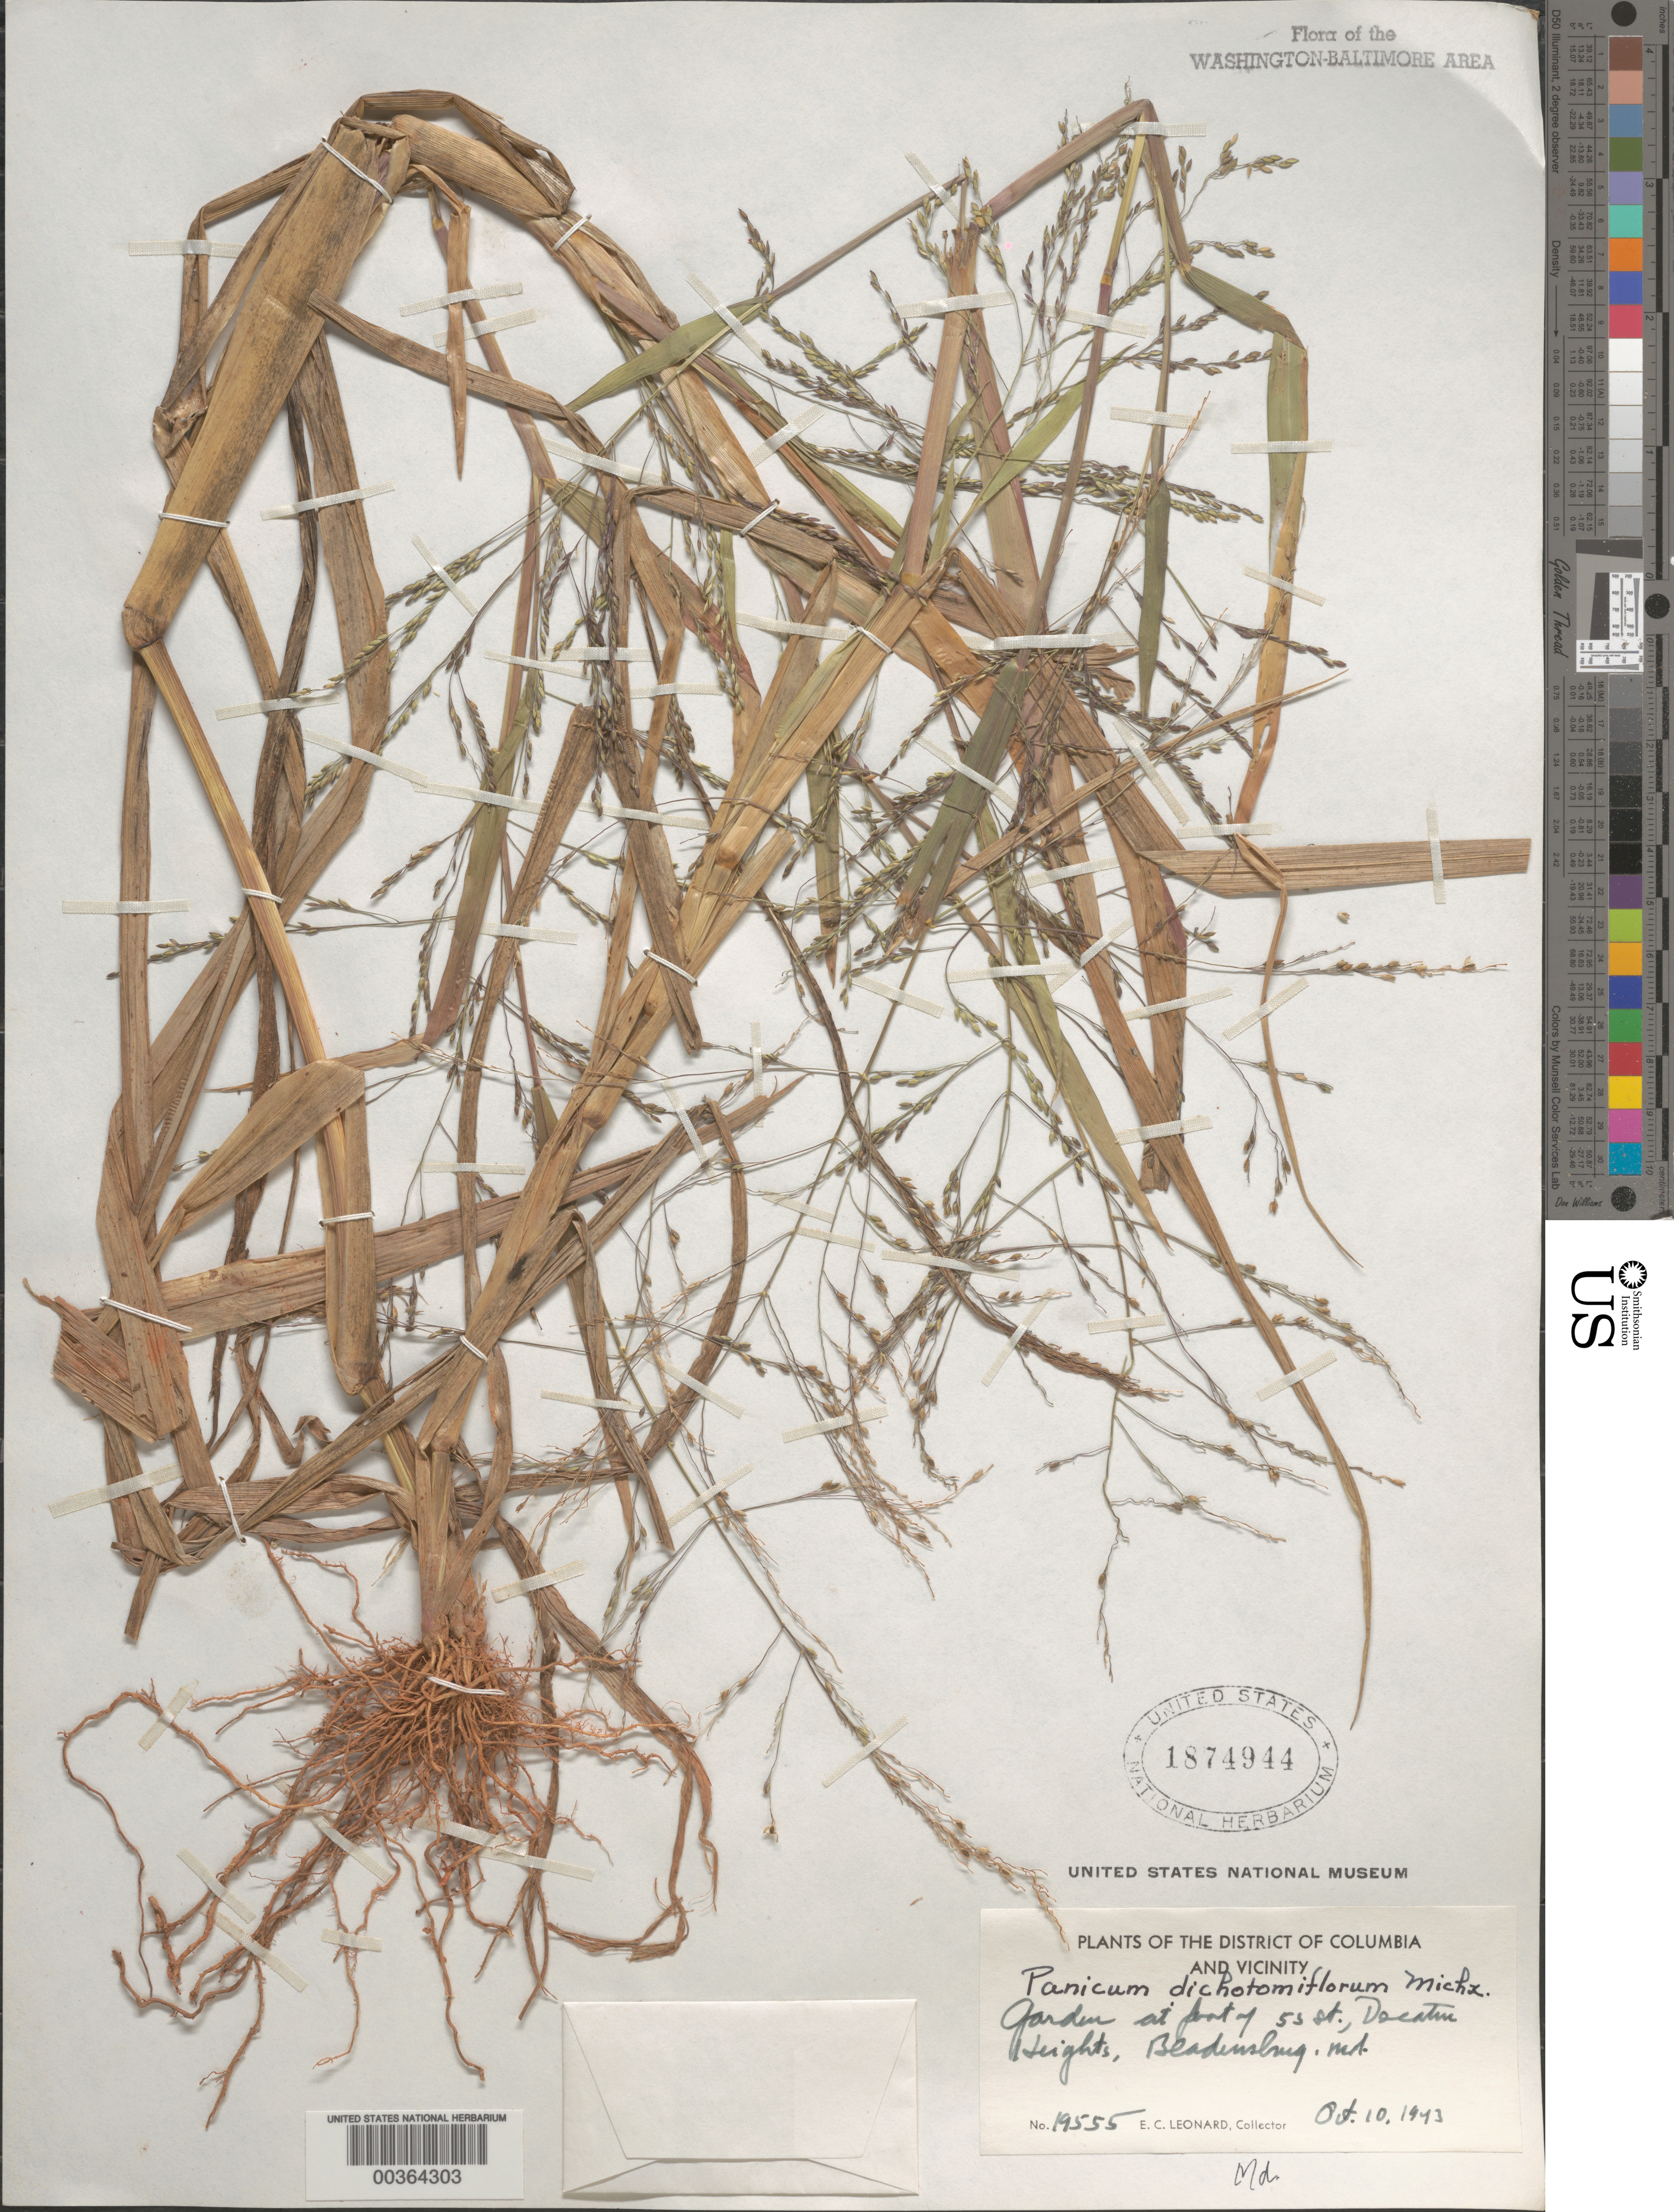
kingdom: Plantae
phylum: Tracheophyta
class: Liliopsida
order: Poales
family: Poaceae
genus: Panicum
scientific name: Panicum dichotomiflorum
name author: Michx.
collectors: E. C. Leonard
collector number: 19555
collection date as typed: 10 Oct 1943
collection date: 1943-10-10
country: United States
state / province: Maryland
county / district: Prince George's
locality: Bladensburg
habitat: Garden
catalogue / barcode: US 1874944